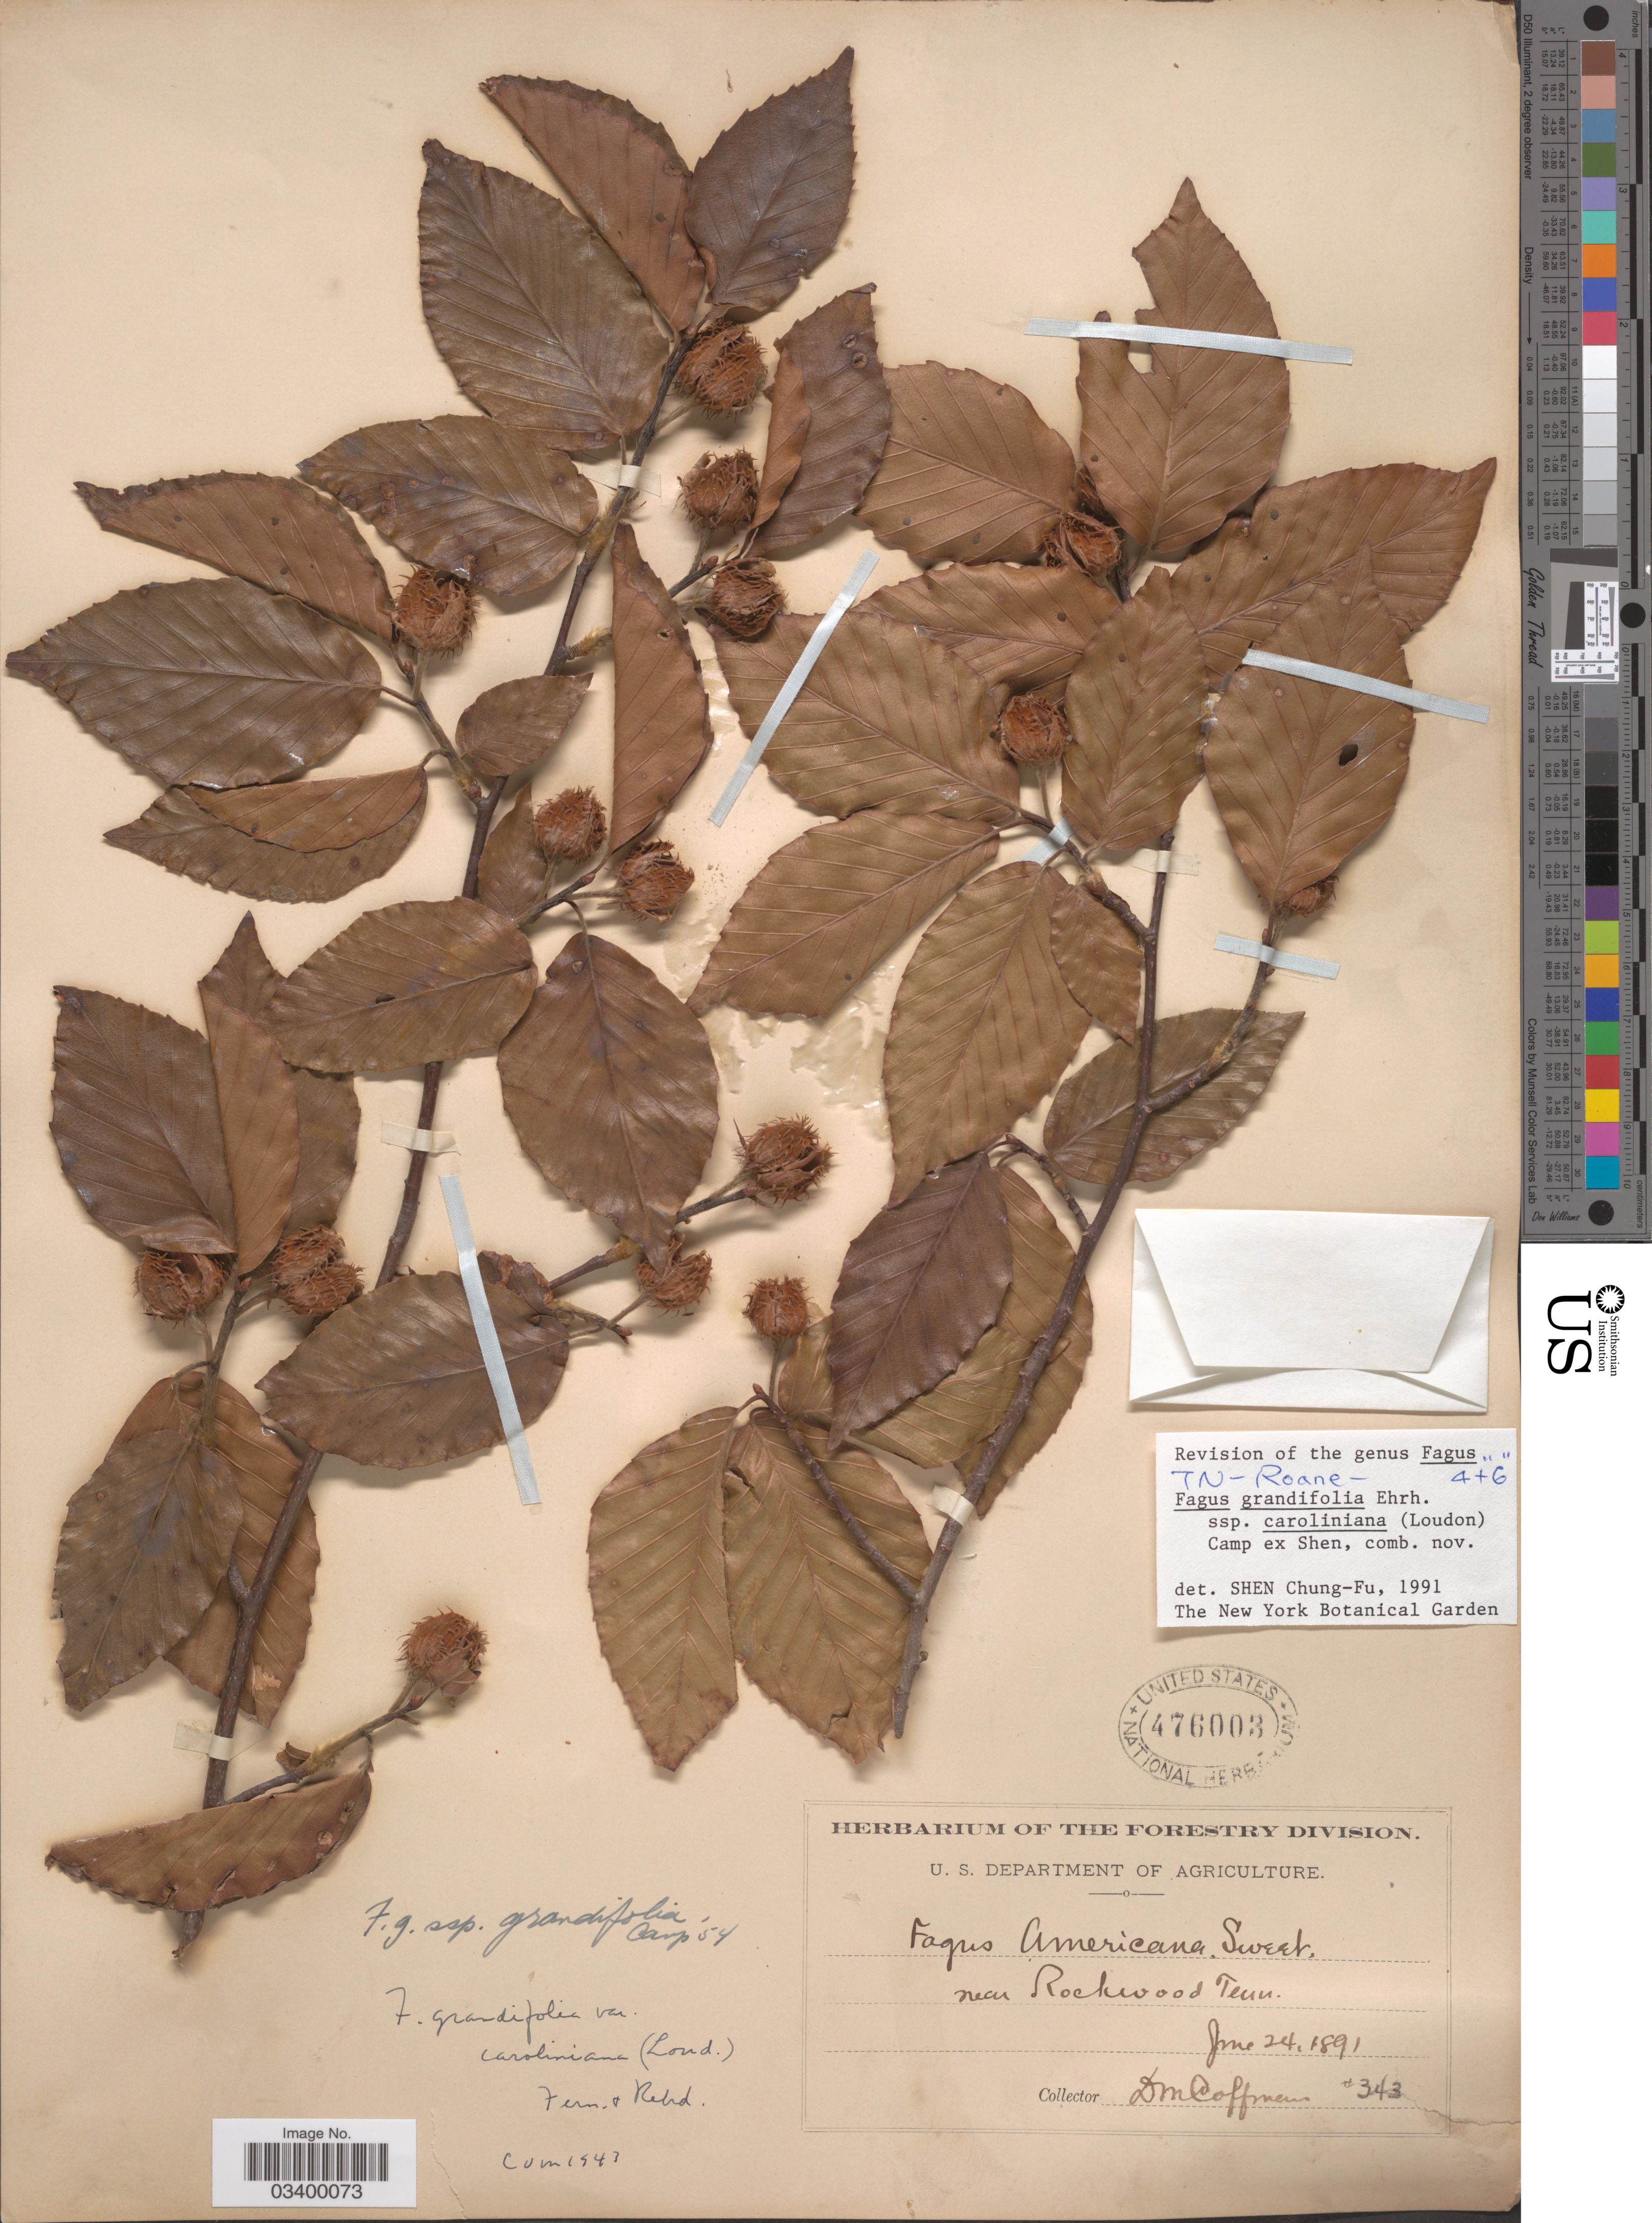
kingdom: Plantae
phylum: Tracheophyta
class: Magnoliopsida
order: Fagales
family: Fagaceae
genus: Fagus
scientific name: Fagus grandifolia subsp. caroliniana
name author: (Loudon) Fernald & Rehder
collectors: D. M. Coffman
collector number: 343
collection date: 1891-06-24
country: United States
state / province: Tennessee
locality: Near Rockwood.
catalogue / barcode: US 476003